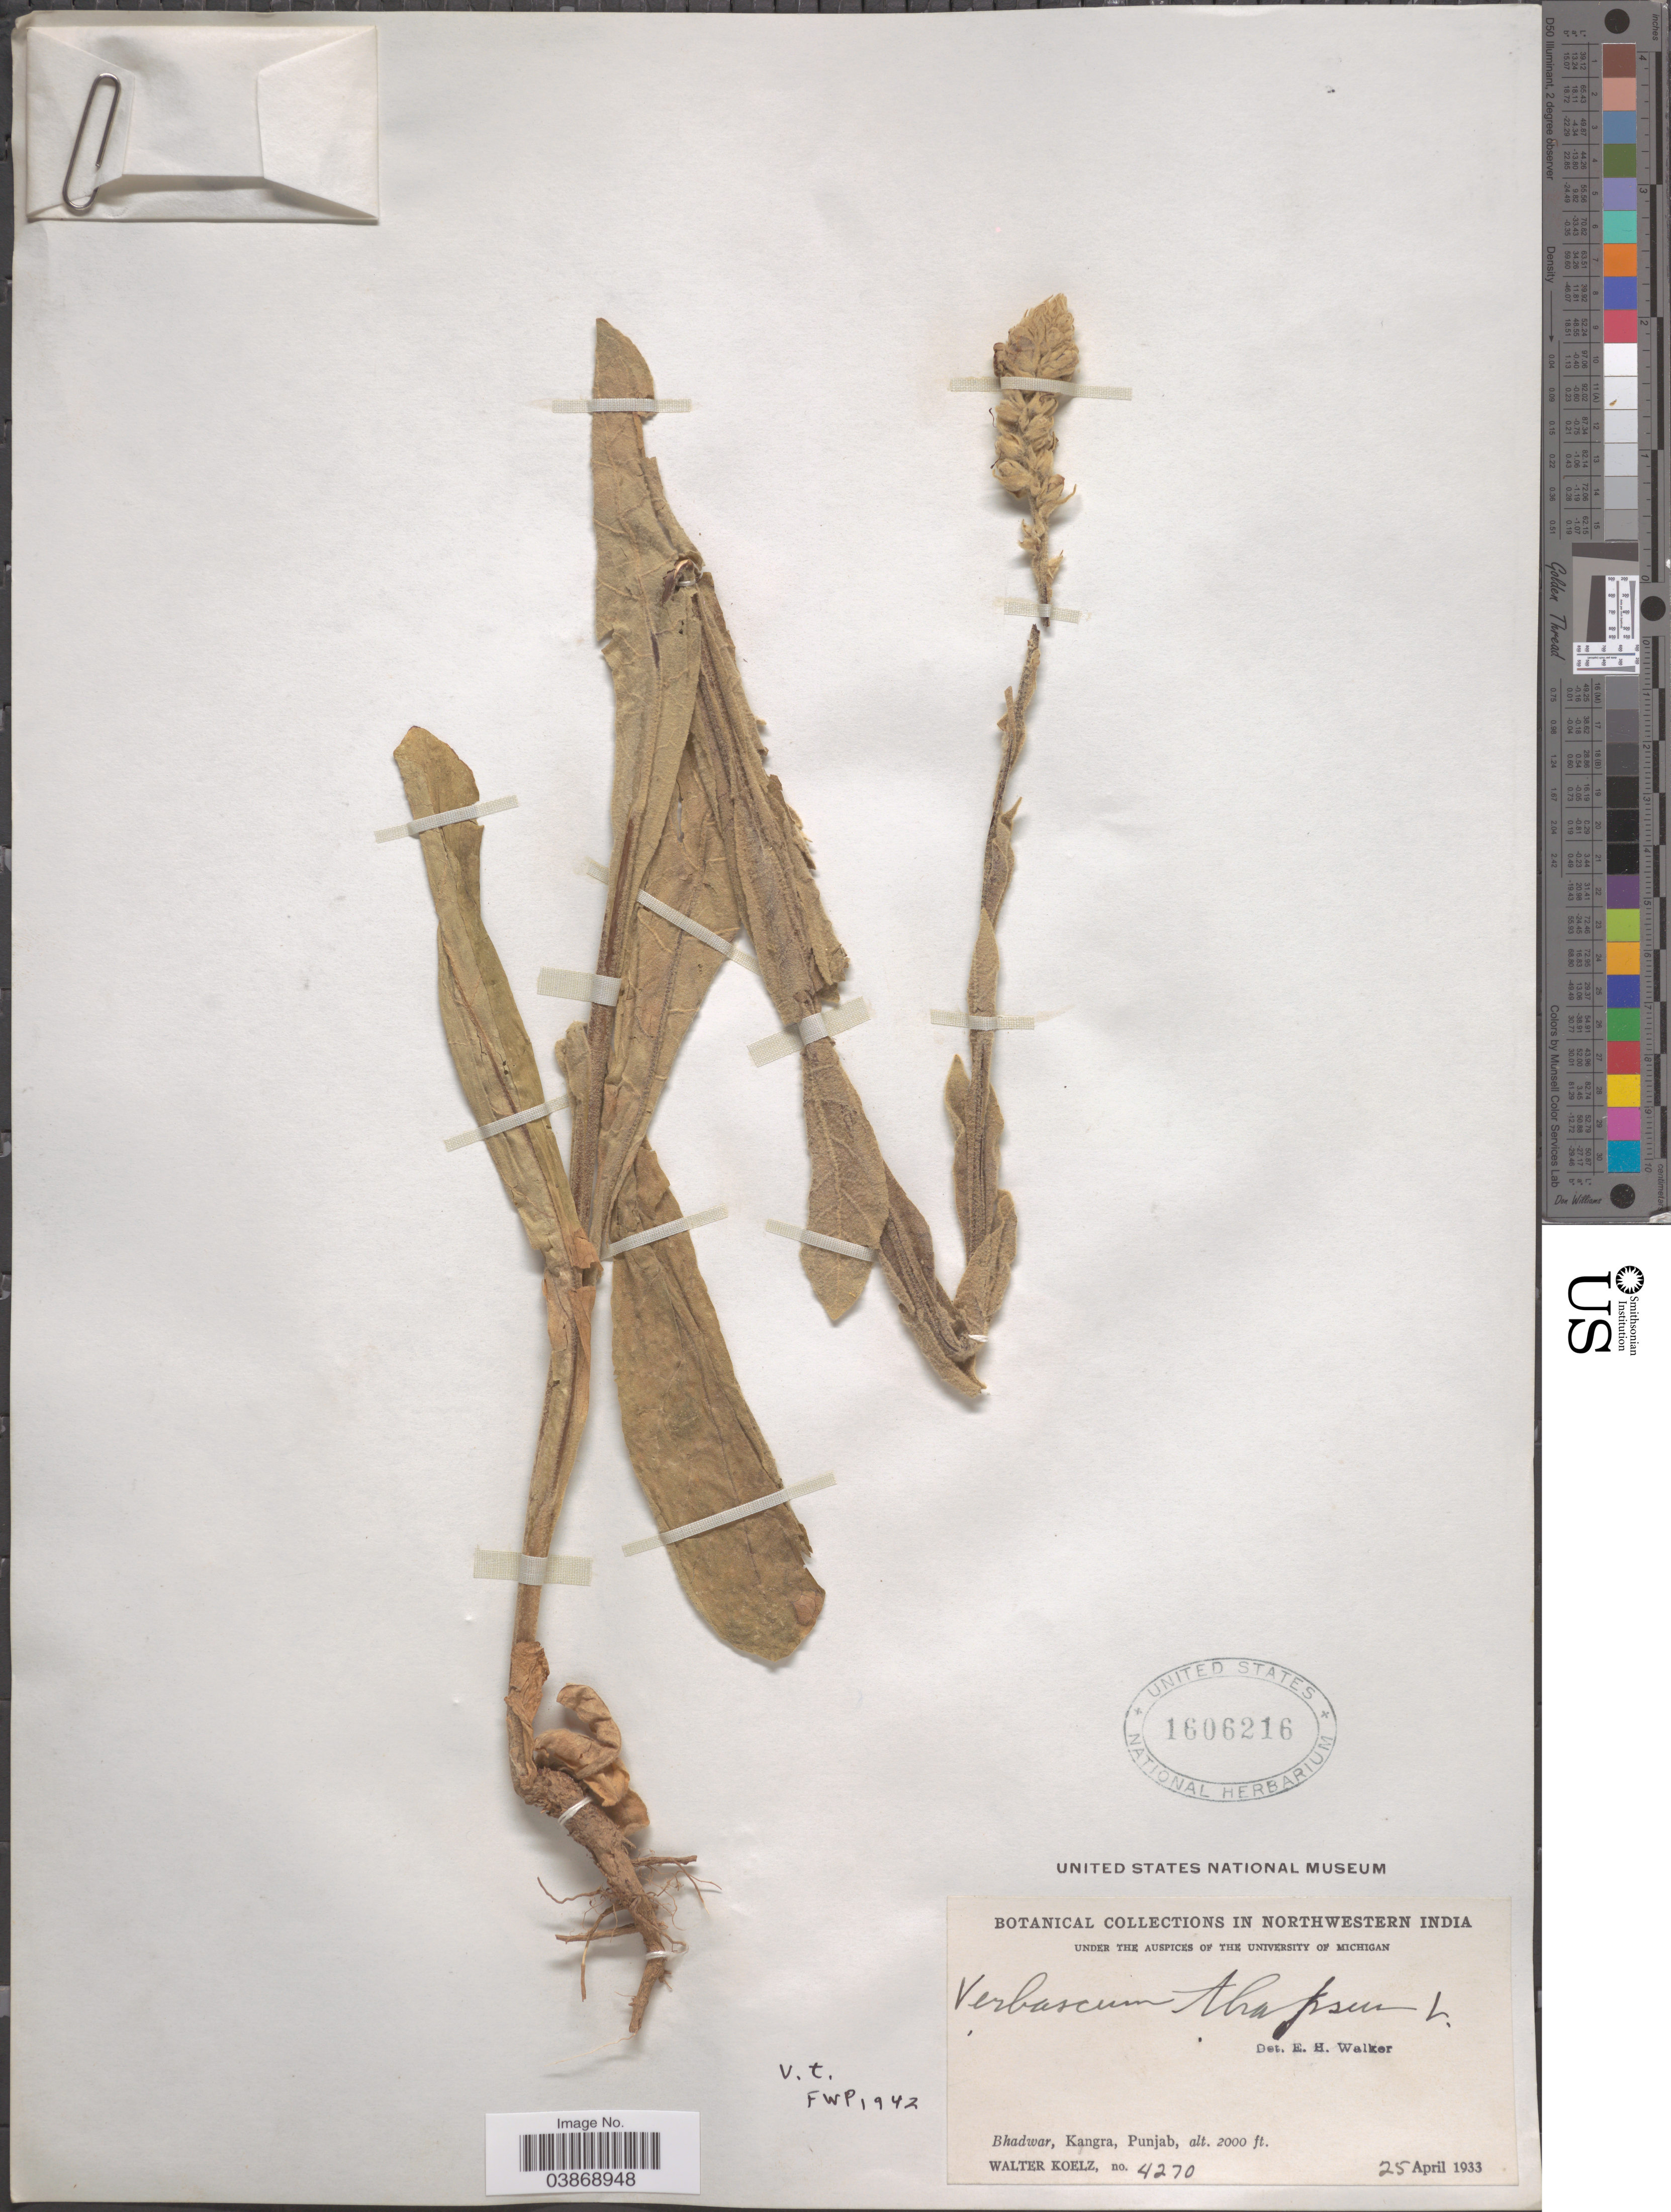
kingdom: Plantae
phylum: Tracheophyta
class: Magnoliopsida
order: Lamiales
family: Scrophulariaceae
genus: Verbascum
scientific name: Verbascum thapsus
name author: L.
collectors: W. N. Koelz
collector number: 4270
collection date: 1933-04-25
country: India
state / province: Punjab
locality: Northwestern India. Bhadwar, Kangra.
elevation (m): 610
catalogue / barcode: US 1606216